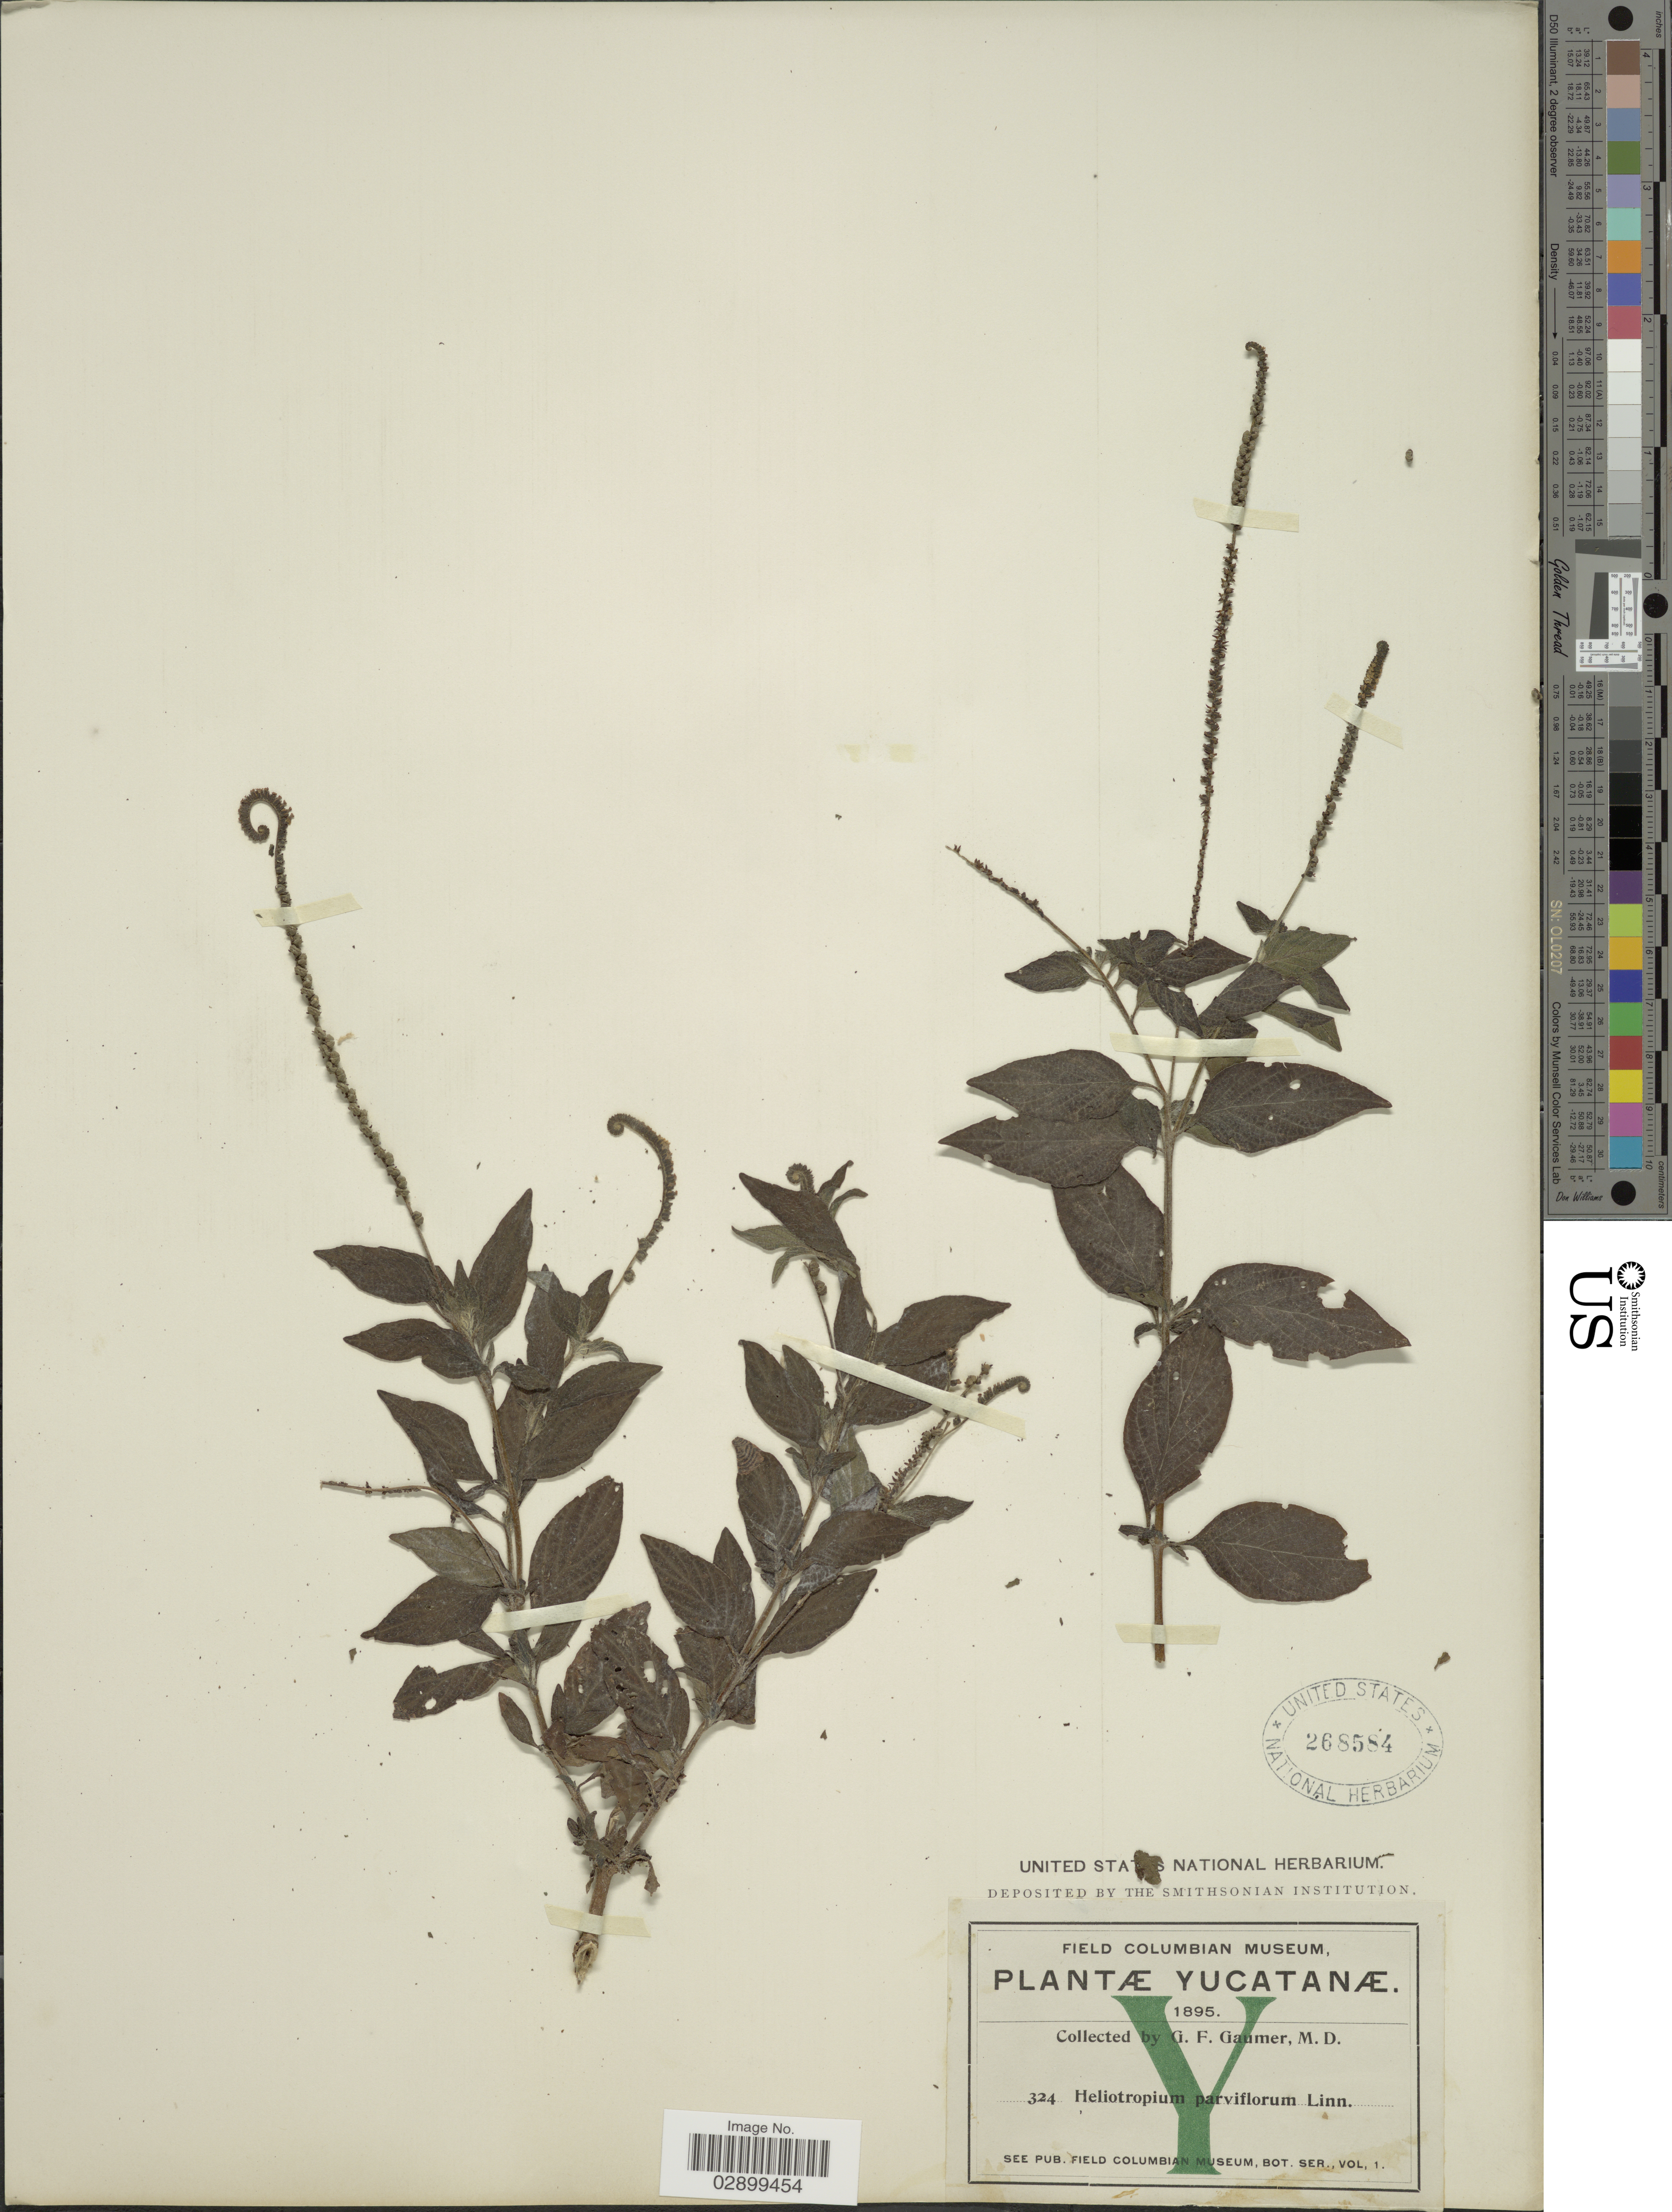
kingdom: Plantae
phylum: Tracheophyta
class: Magnoliopsida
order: Boraginales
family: Heliotropiaceae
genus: Heliotropium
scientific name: Heliotropium angiospermum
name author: Murray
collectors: G. F. Gaumer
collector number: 324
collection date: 1895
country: Mexico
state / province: Yucatán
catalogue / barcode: US 268584